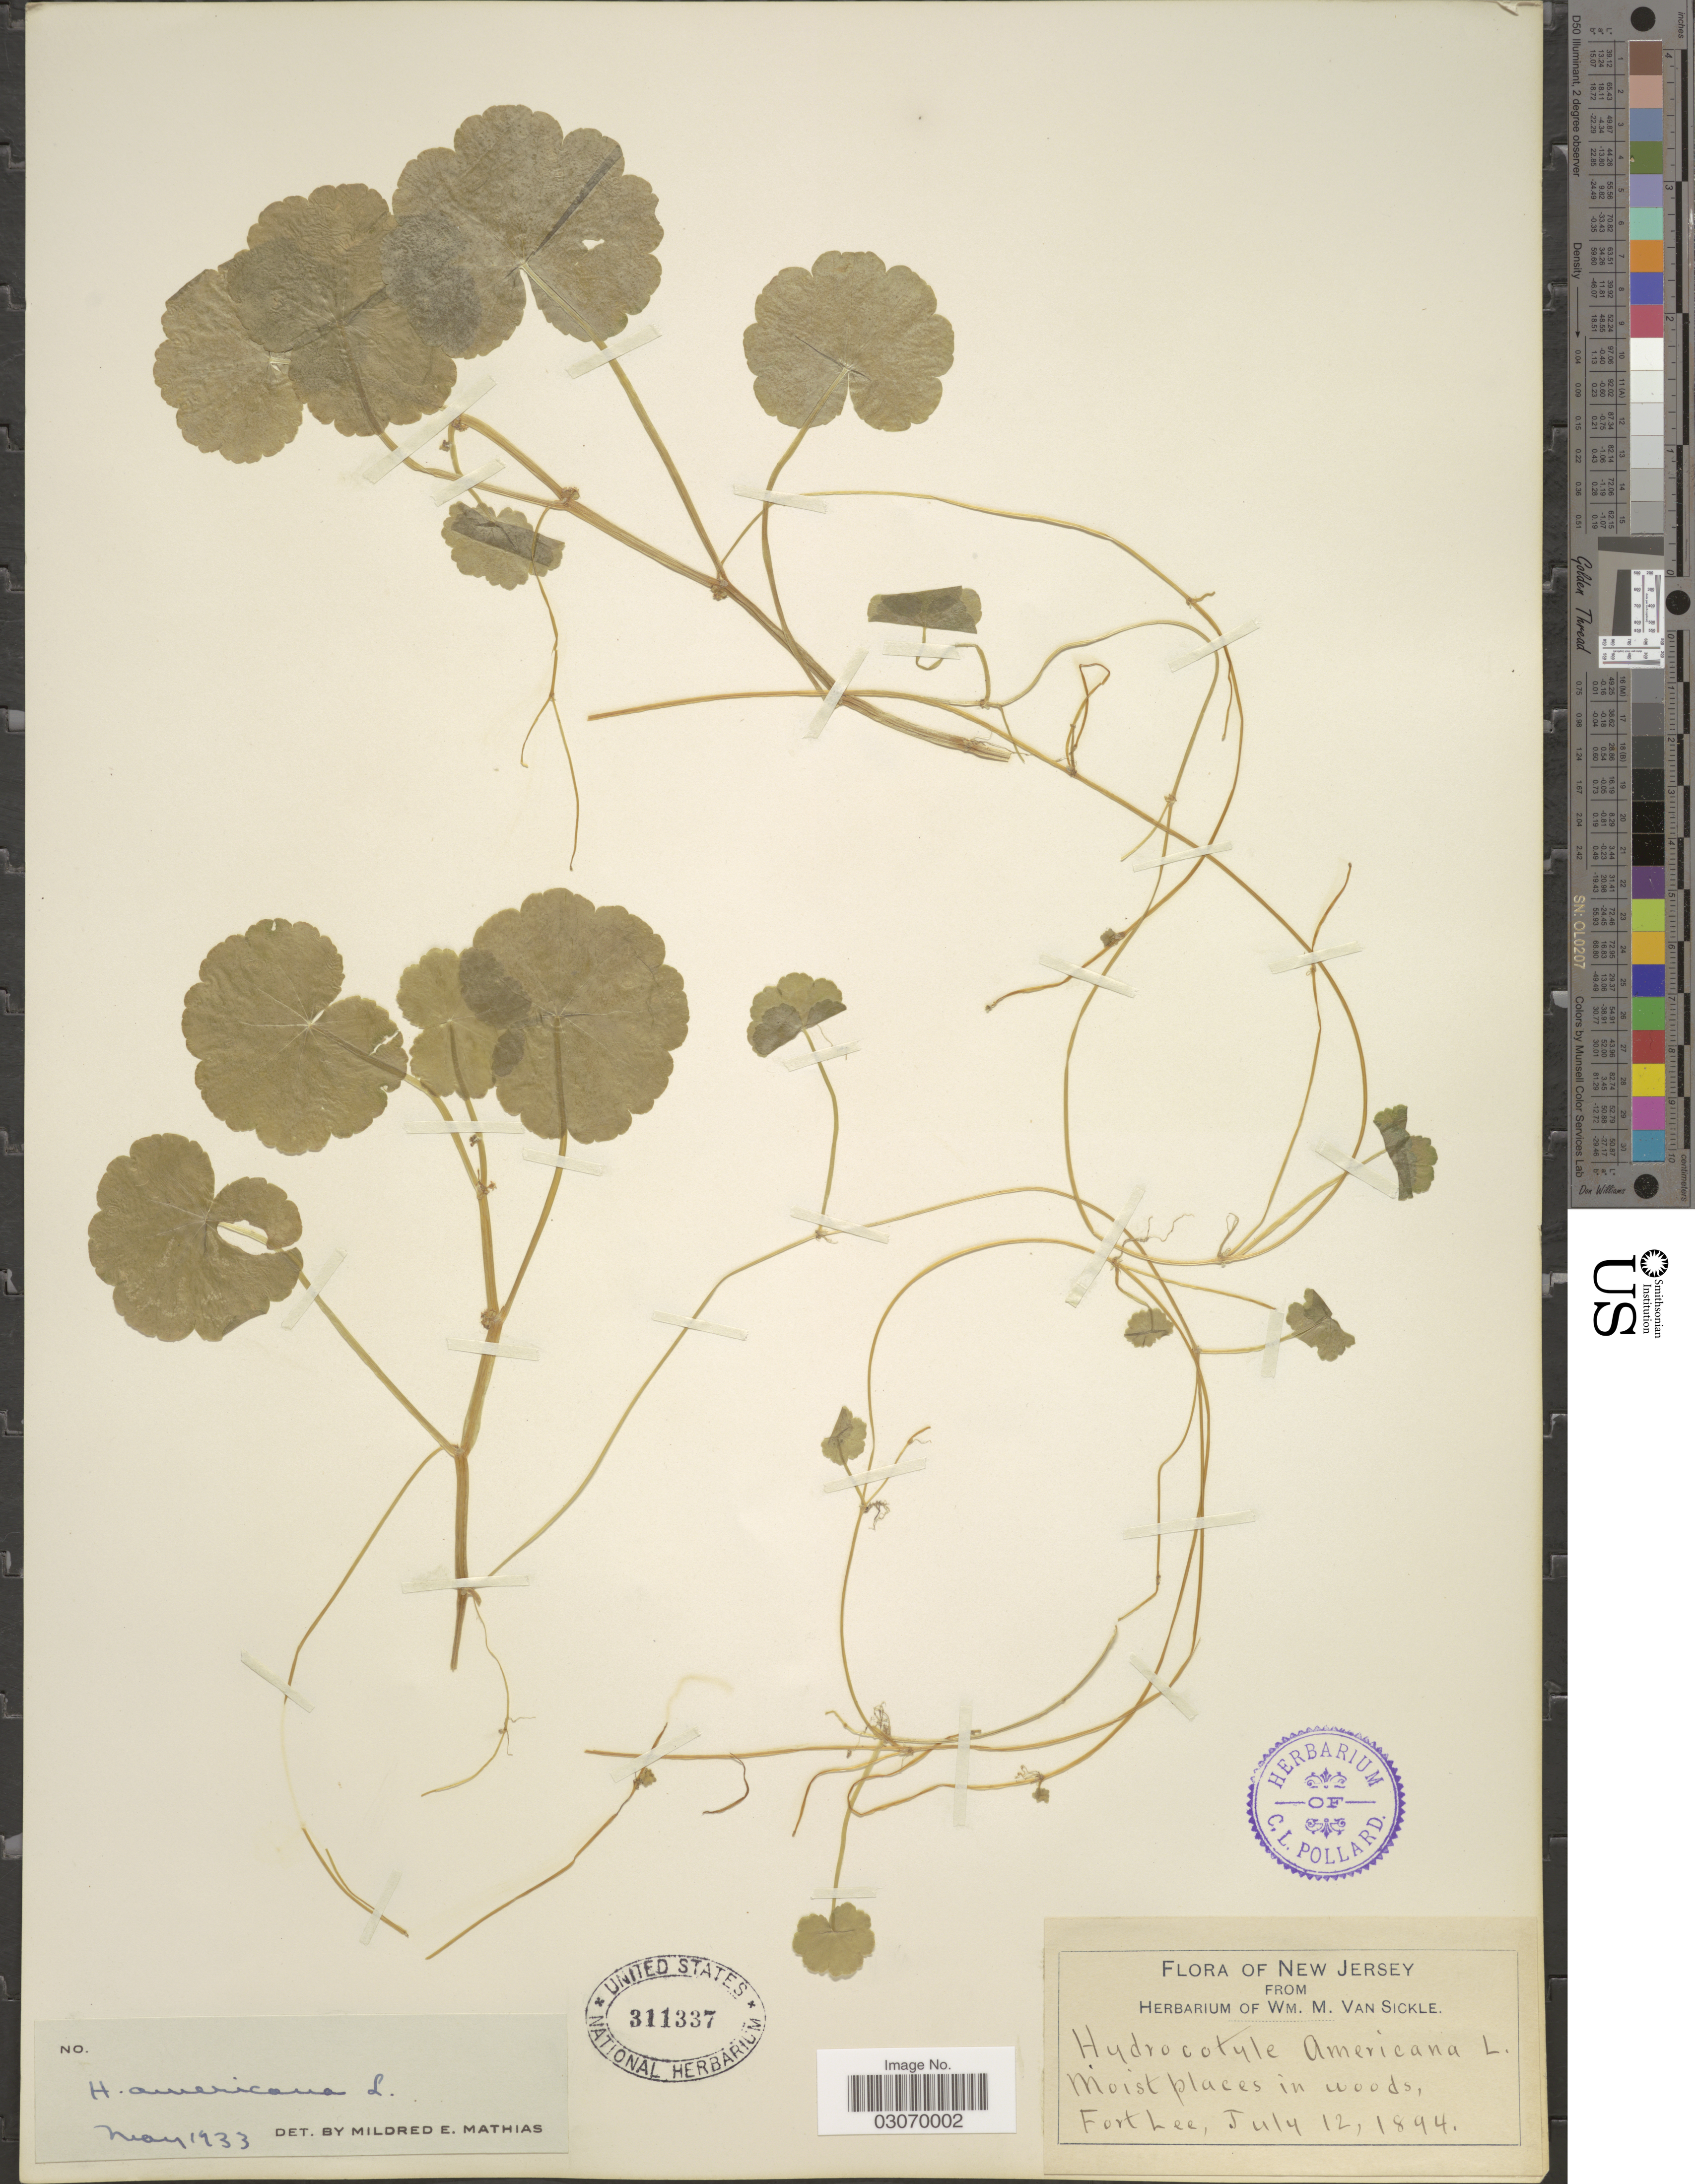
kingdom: Plantae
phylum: Tracheophyta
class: Magnoliopsida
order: Apiales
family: Araliaceae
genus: Hydrocotyle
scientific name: Hydrocotyle americana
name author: L.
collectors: ex herb. Wm. M. Van Sickle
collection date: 1894-07-12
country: United States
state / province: New Jersey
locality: Fort Lee.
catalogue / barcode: US 311337